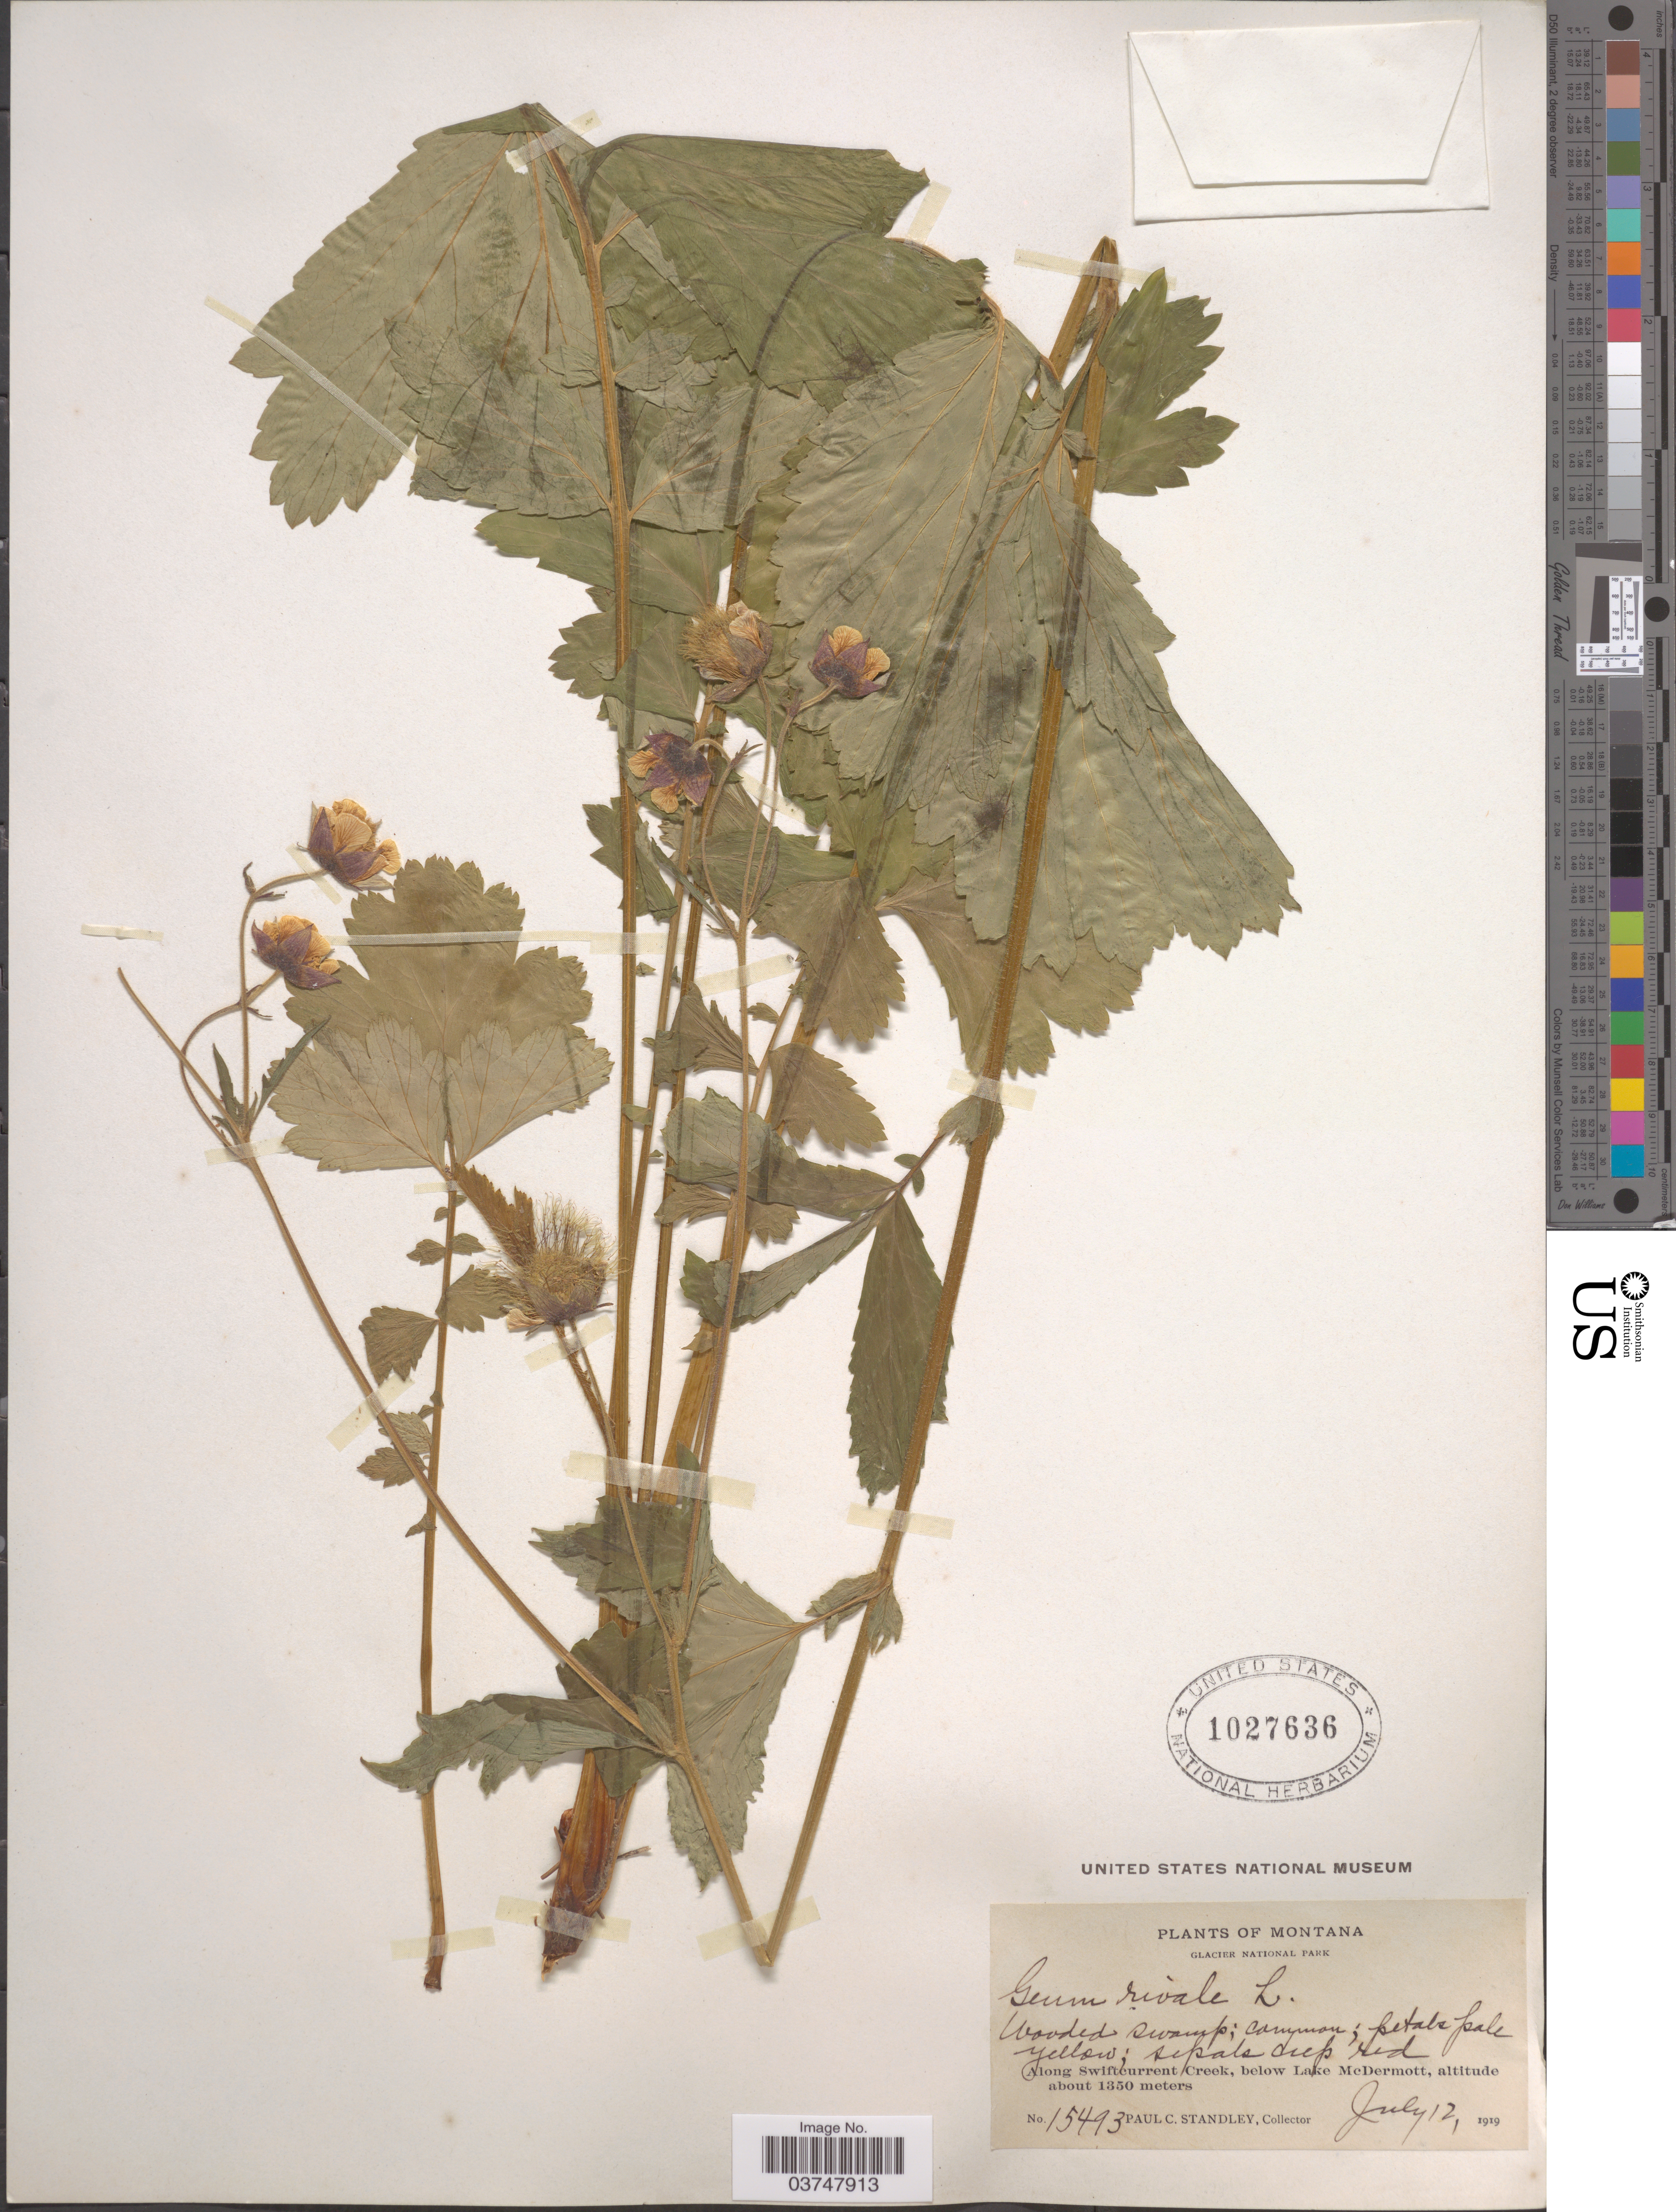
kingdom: Plantae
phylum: Tracheophyta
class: Magnoliopsida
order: Rosales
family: Rosaceae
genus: Geum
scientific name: Geum rivale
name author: L.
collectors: P. C. Standley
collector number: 15493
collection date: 1919-07-12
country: United States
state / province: Montana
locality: Glacier National Park. Along Swiftcurrent Creek, below Lake McDermott.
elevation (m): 1350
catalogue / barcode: US 1027636